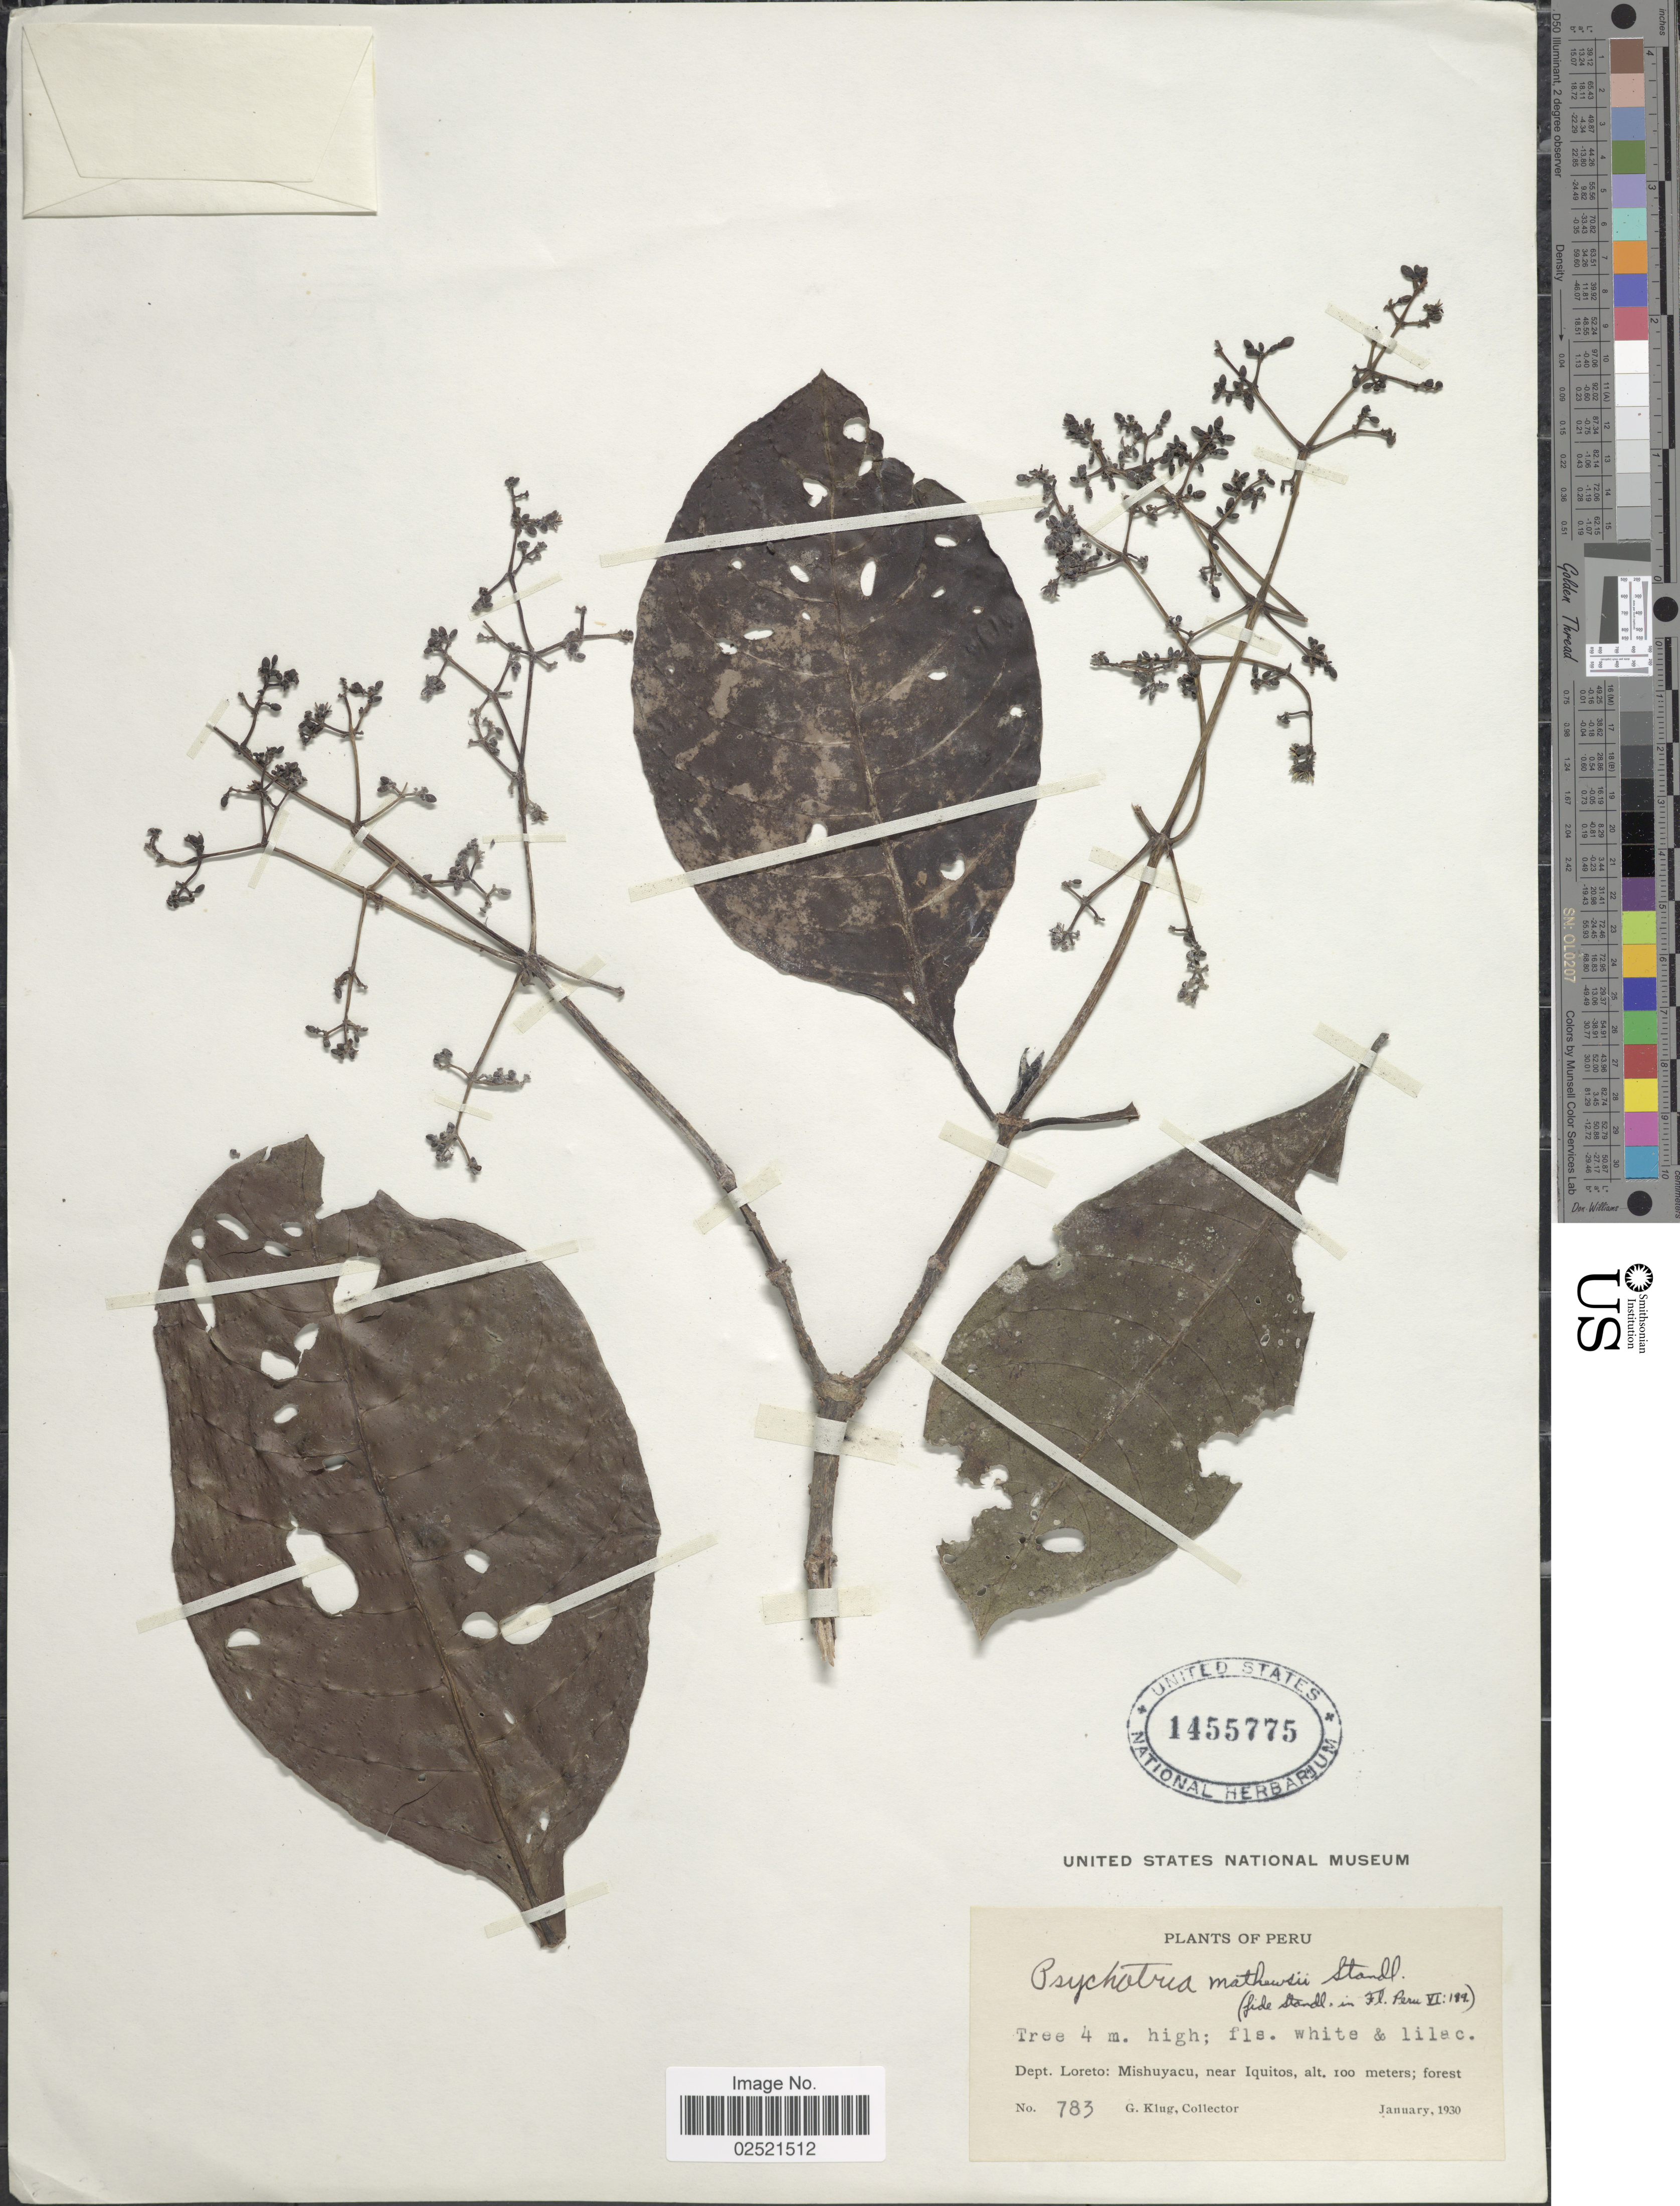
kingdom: Plantae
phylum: Tracheophyta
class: Magnoliopsida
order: Gentianales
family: Rubiaceae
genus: Psychotria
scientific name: Psychotria mathewsii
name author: Standl.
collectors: G. Klug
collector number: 783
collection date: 1930-01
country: Peru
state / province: Loreto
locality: Mishuyacu, near Iquitos.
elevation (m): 100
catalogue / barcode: US 1455775